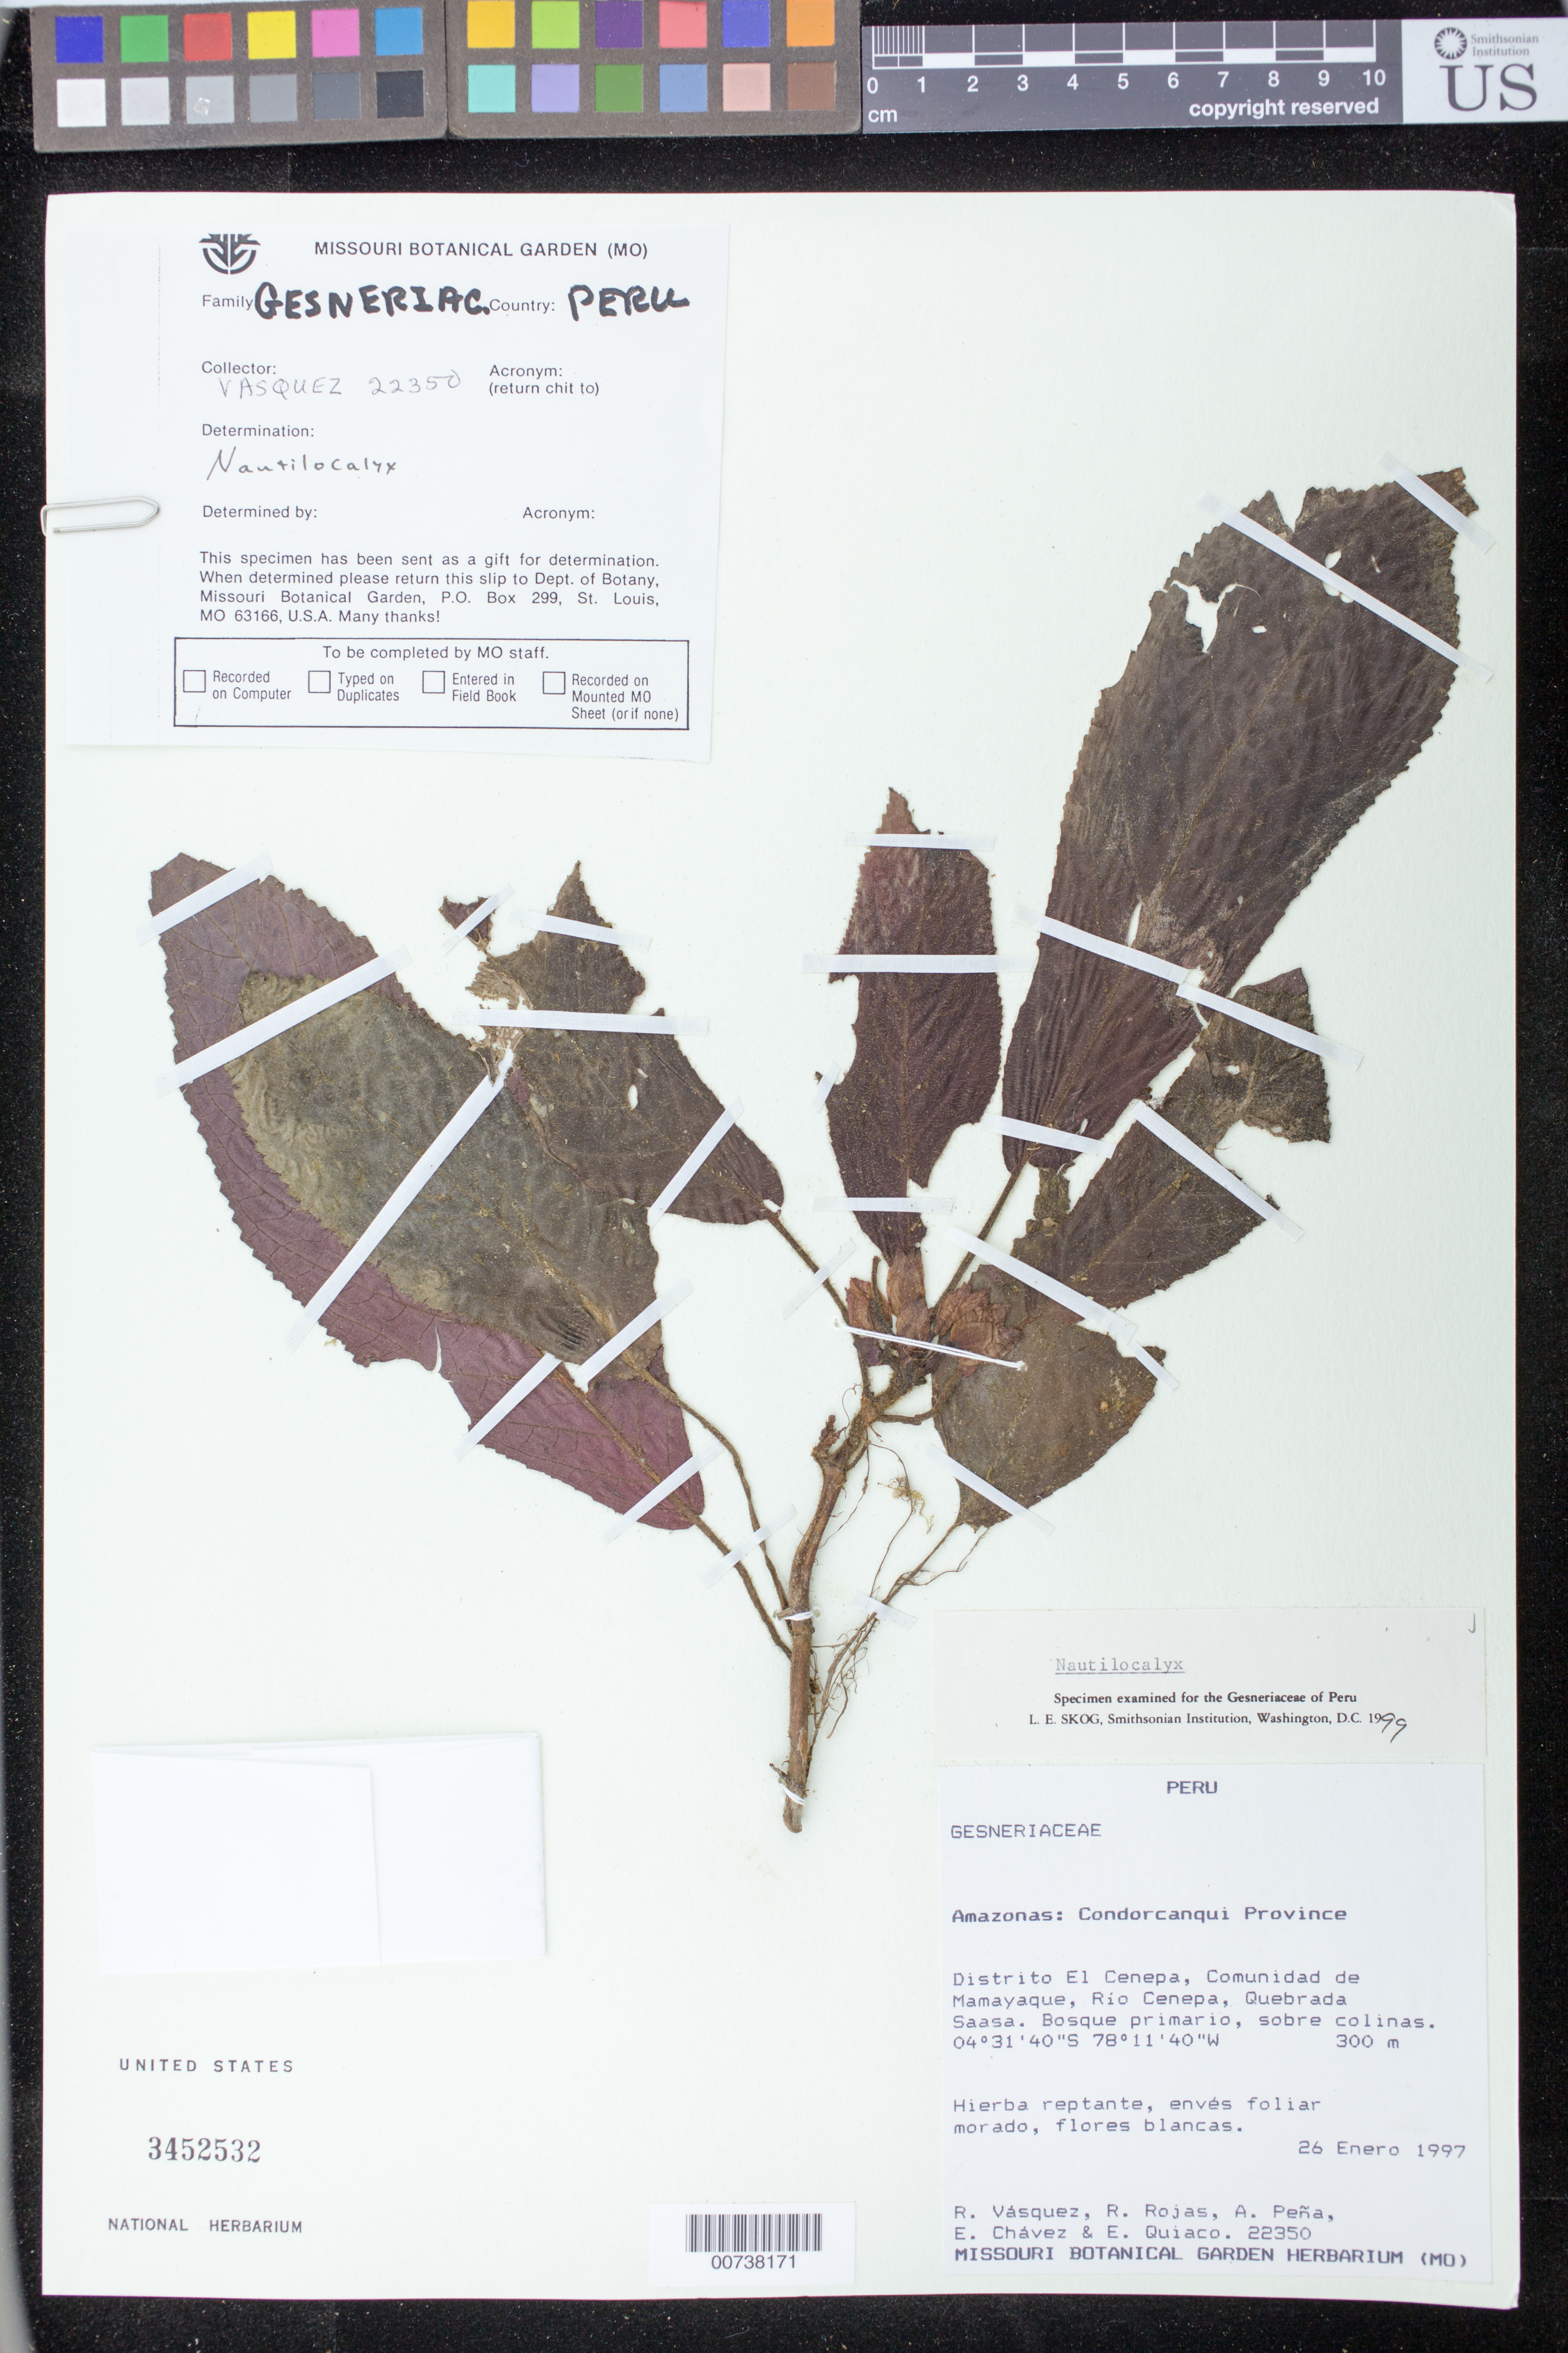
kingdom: Plantae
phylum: Tracheophyta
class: Magnoliopsida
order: Lamiales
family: Gesneriaceae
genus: Nautilocalyx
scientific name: Nautilocalyx sp.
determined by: Skog, Laurence E.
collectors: R. Vásquez, R. Rojas, A. Peña, E. Chávez & R. Quiaco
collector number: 22350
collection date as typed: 26 Jan 1997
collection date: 1997-01-26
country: Peru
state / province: Amazonas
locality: Prov. Condorcanqui; Dtto. El Cenepa, comunidad de Mamayaque, Río Cenepa, Quebrada Saasa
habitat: Bosque primario, sobre colinas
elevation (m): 300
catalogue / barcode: US 3452532